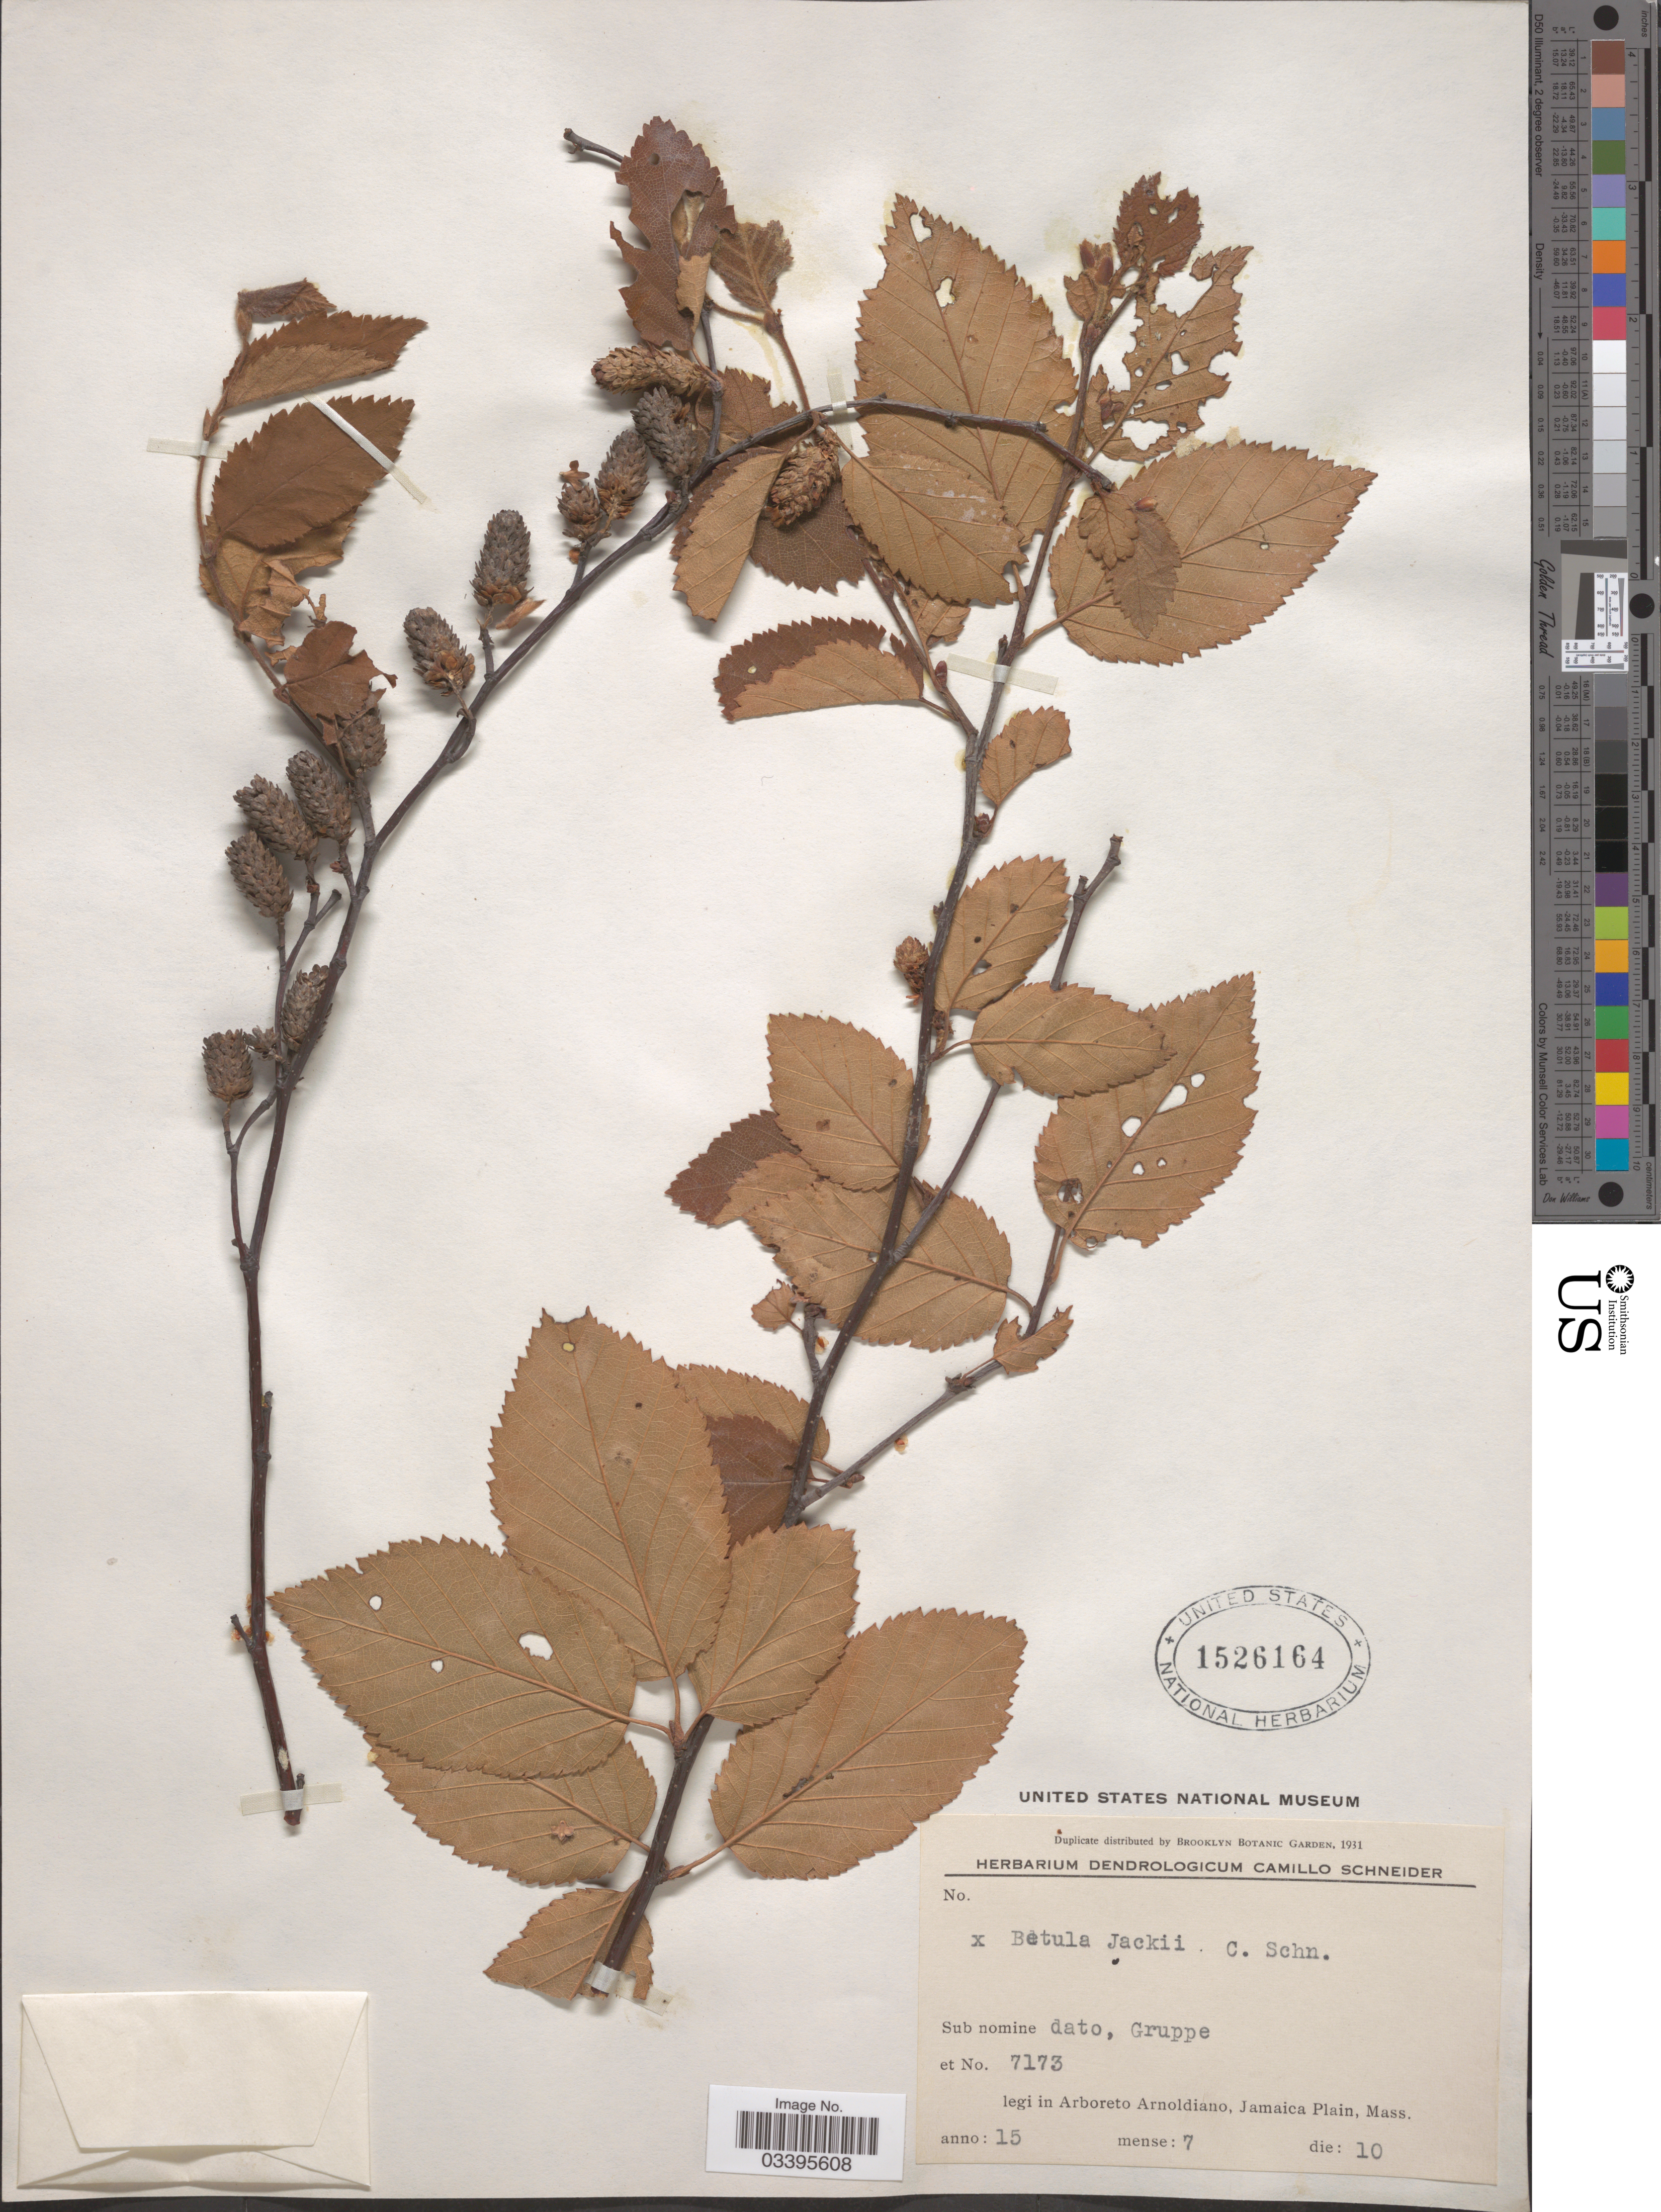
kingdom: Plantae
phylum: Tracheophyta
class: Magnoliopsida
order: Fagales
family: Betulaceae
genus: Betula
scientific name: Betula x jackii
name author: C.K. Schneid.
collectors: ex herb. Dendrologicum C. Schneider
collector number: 7173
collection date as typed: Transcribed d/m/y: 10/7/15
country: United States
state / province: Massachusetts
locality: Arboreto Arnoldiano, Jamaica Plain.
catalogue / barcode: US 1526164